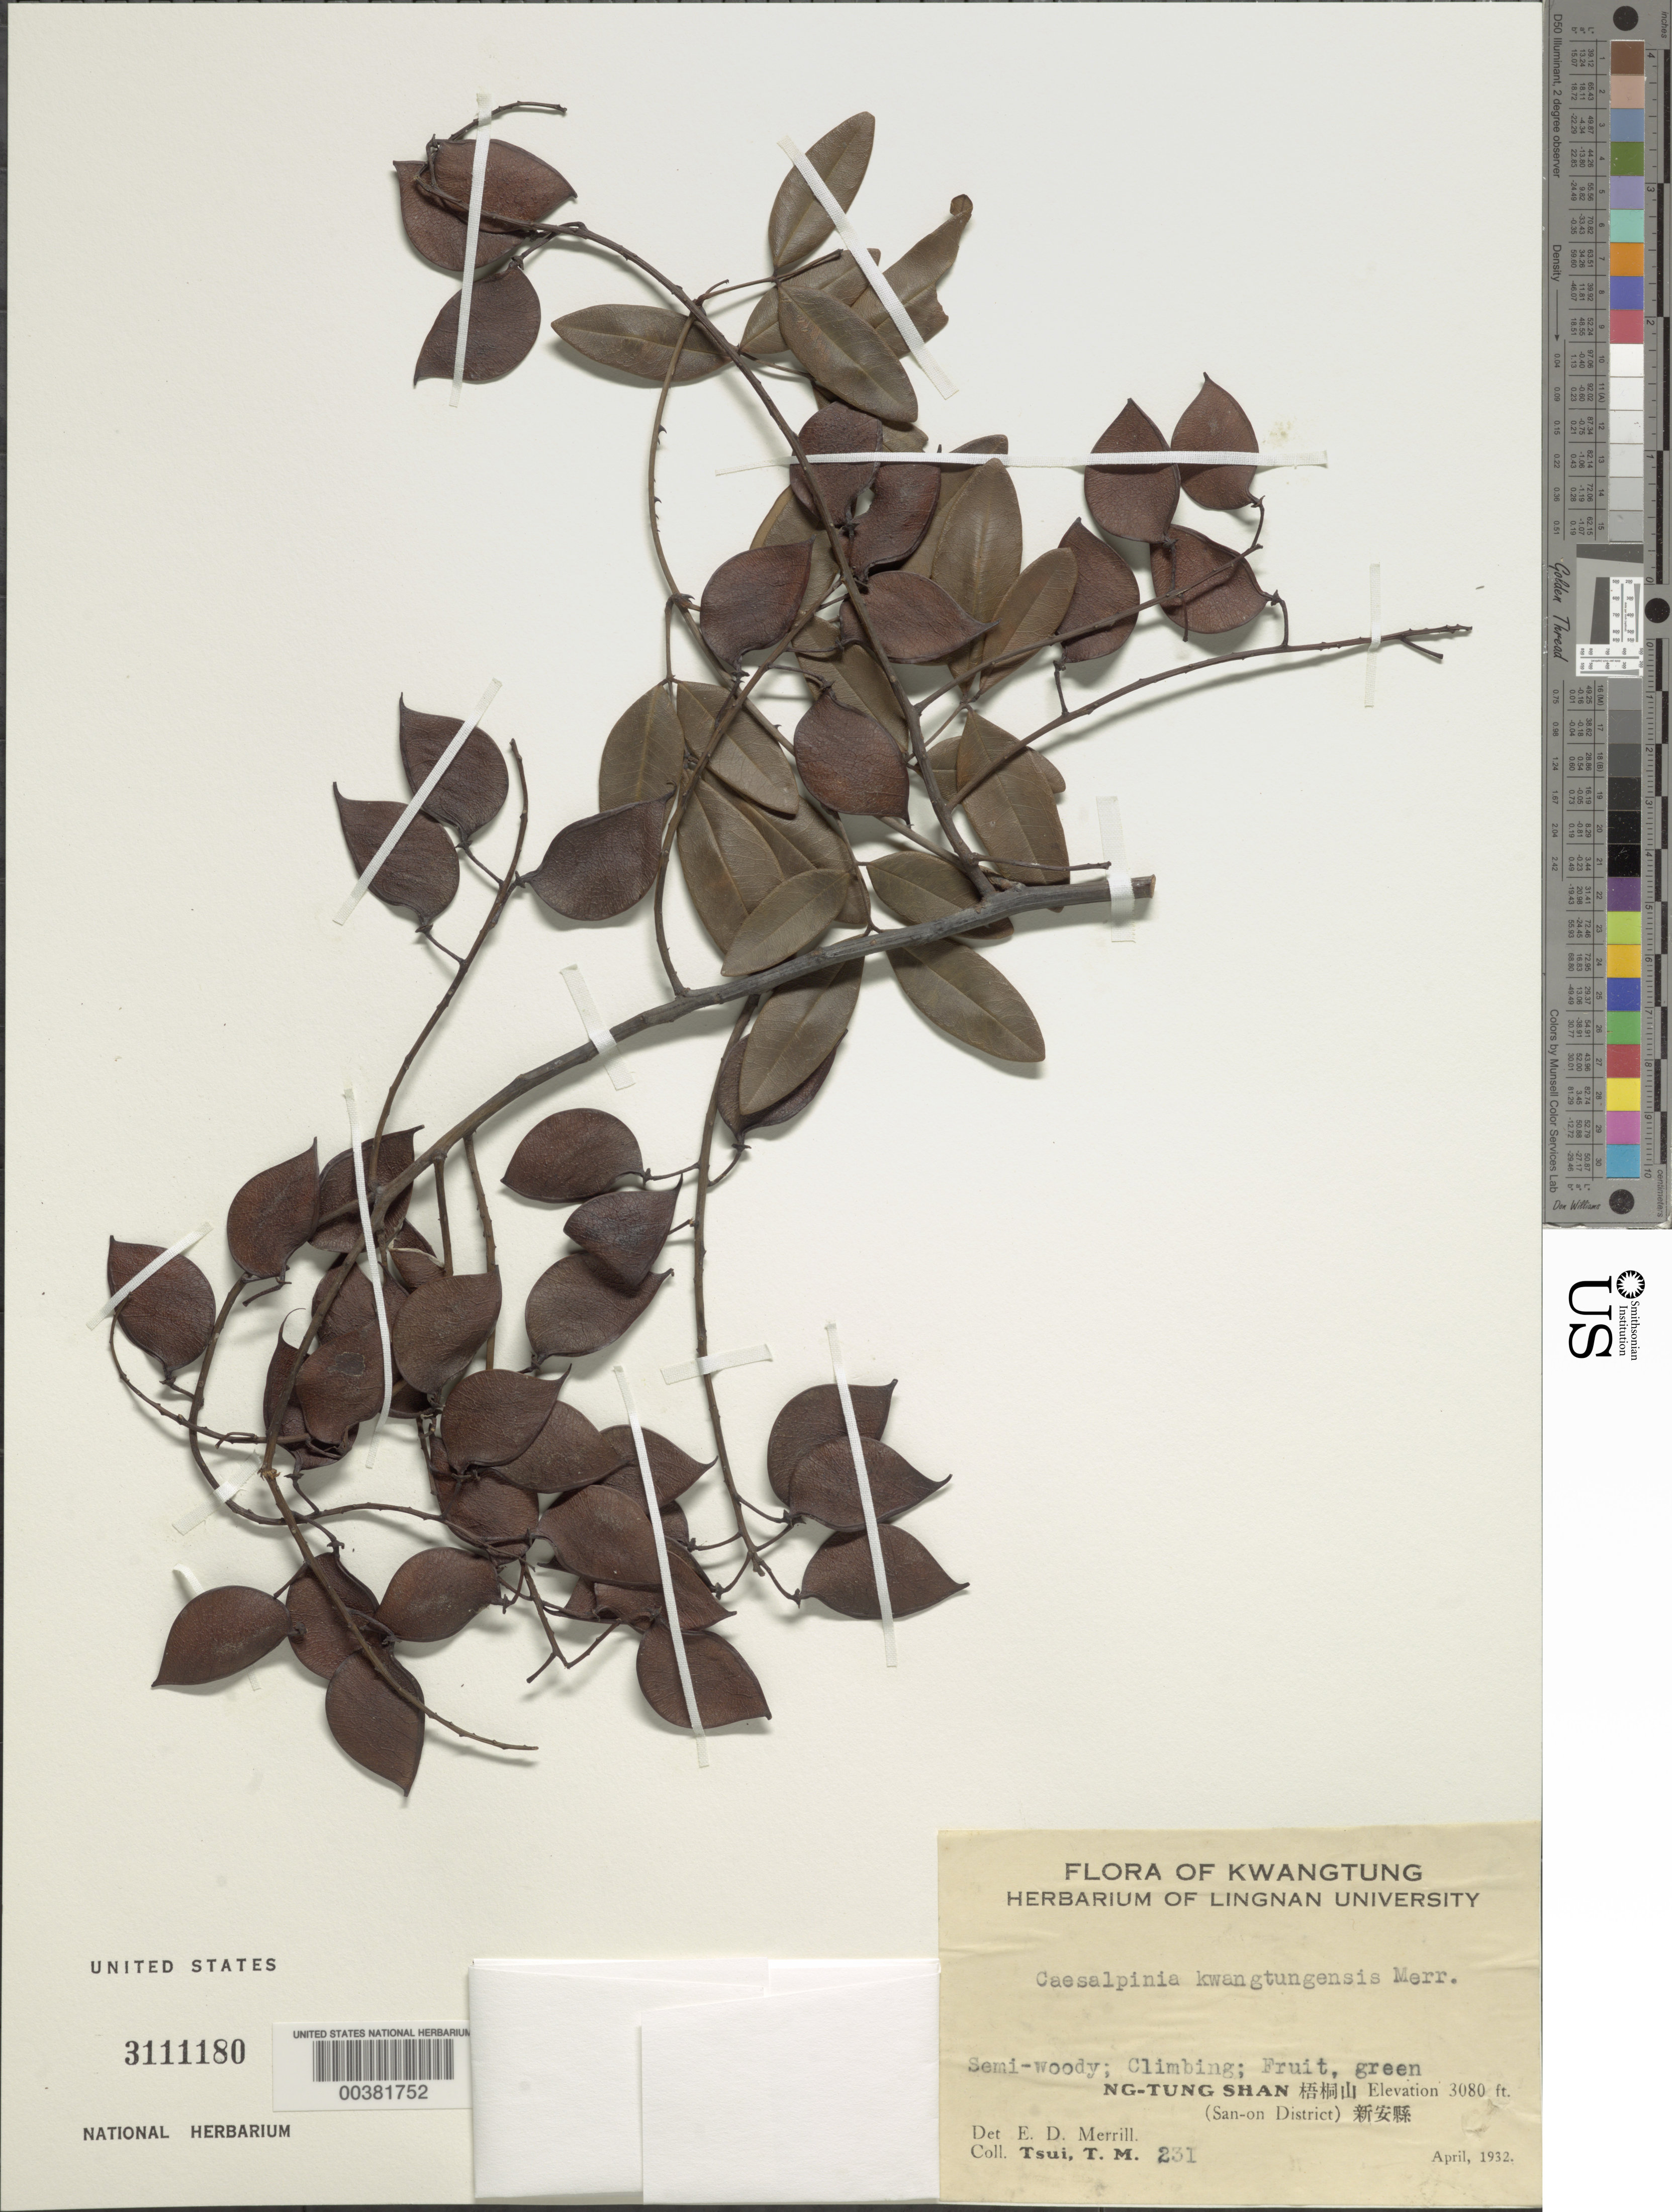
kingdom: Plantae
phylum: Tracheophyta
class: Magnoliopsida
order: Fabales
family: Fabaceae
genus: Ticanto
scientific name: Ticanto szechuenensis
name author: (Craib) R. Clark & Gagnon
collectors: T. Tsui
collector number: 231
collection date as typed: Apr 1932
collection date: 1932-04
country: China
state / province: Guangdong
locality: Ng-tung shan; san-on dist.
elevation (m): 939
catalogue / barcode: US 3111180